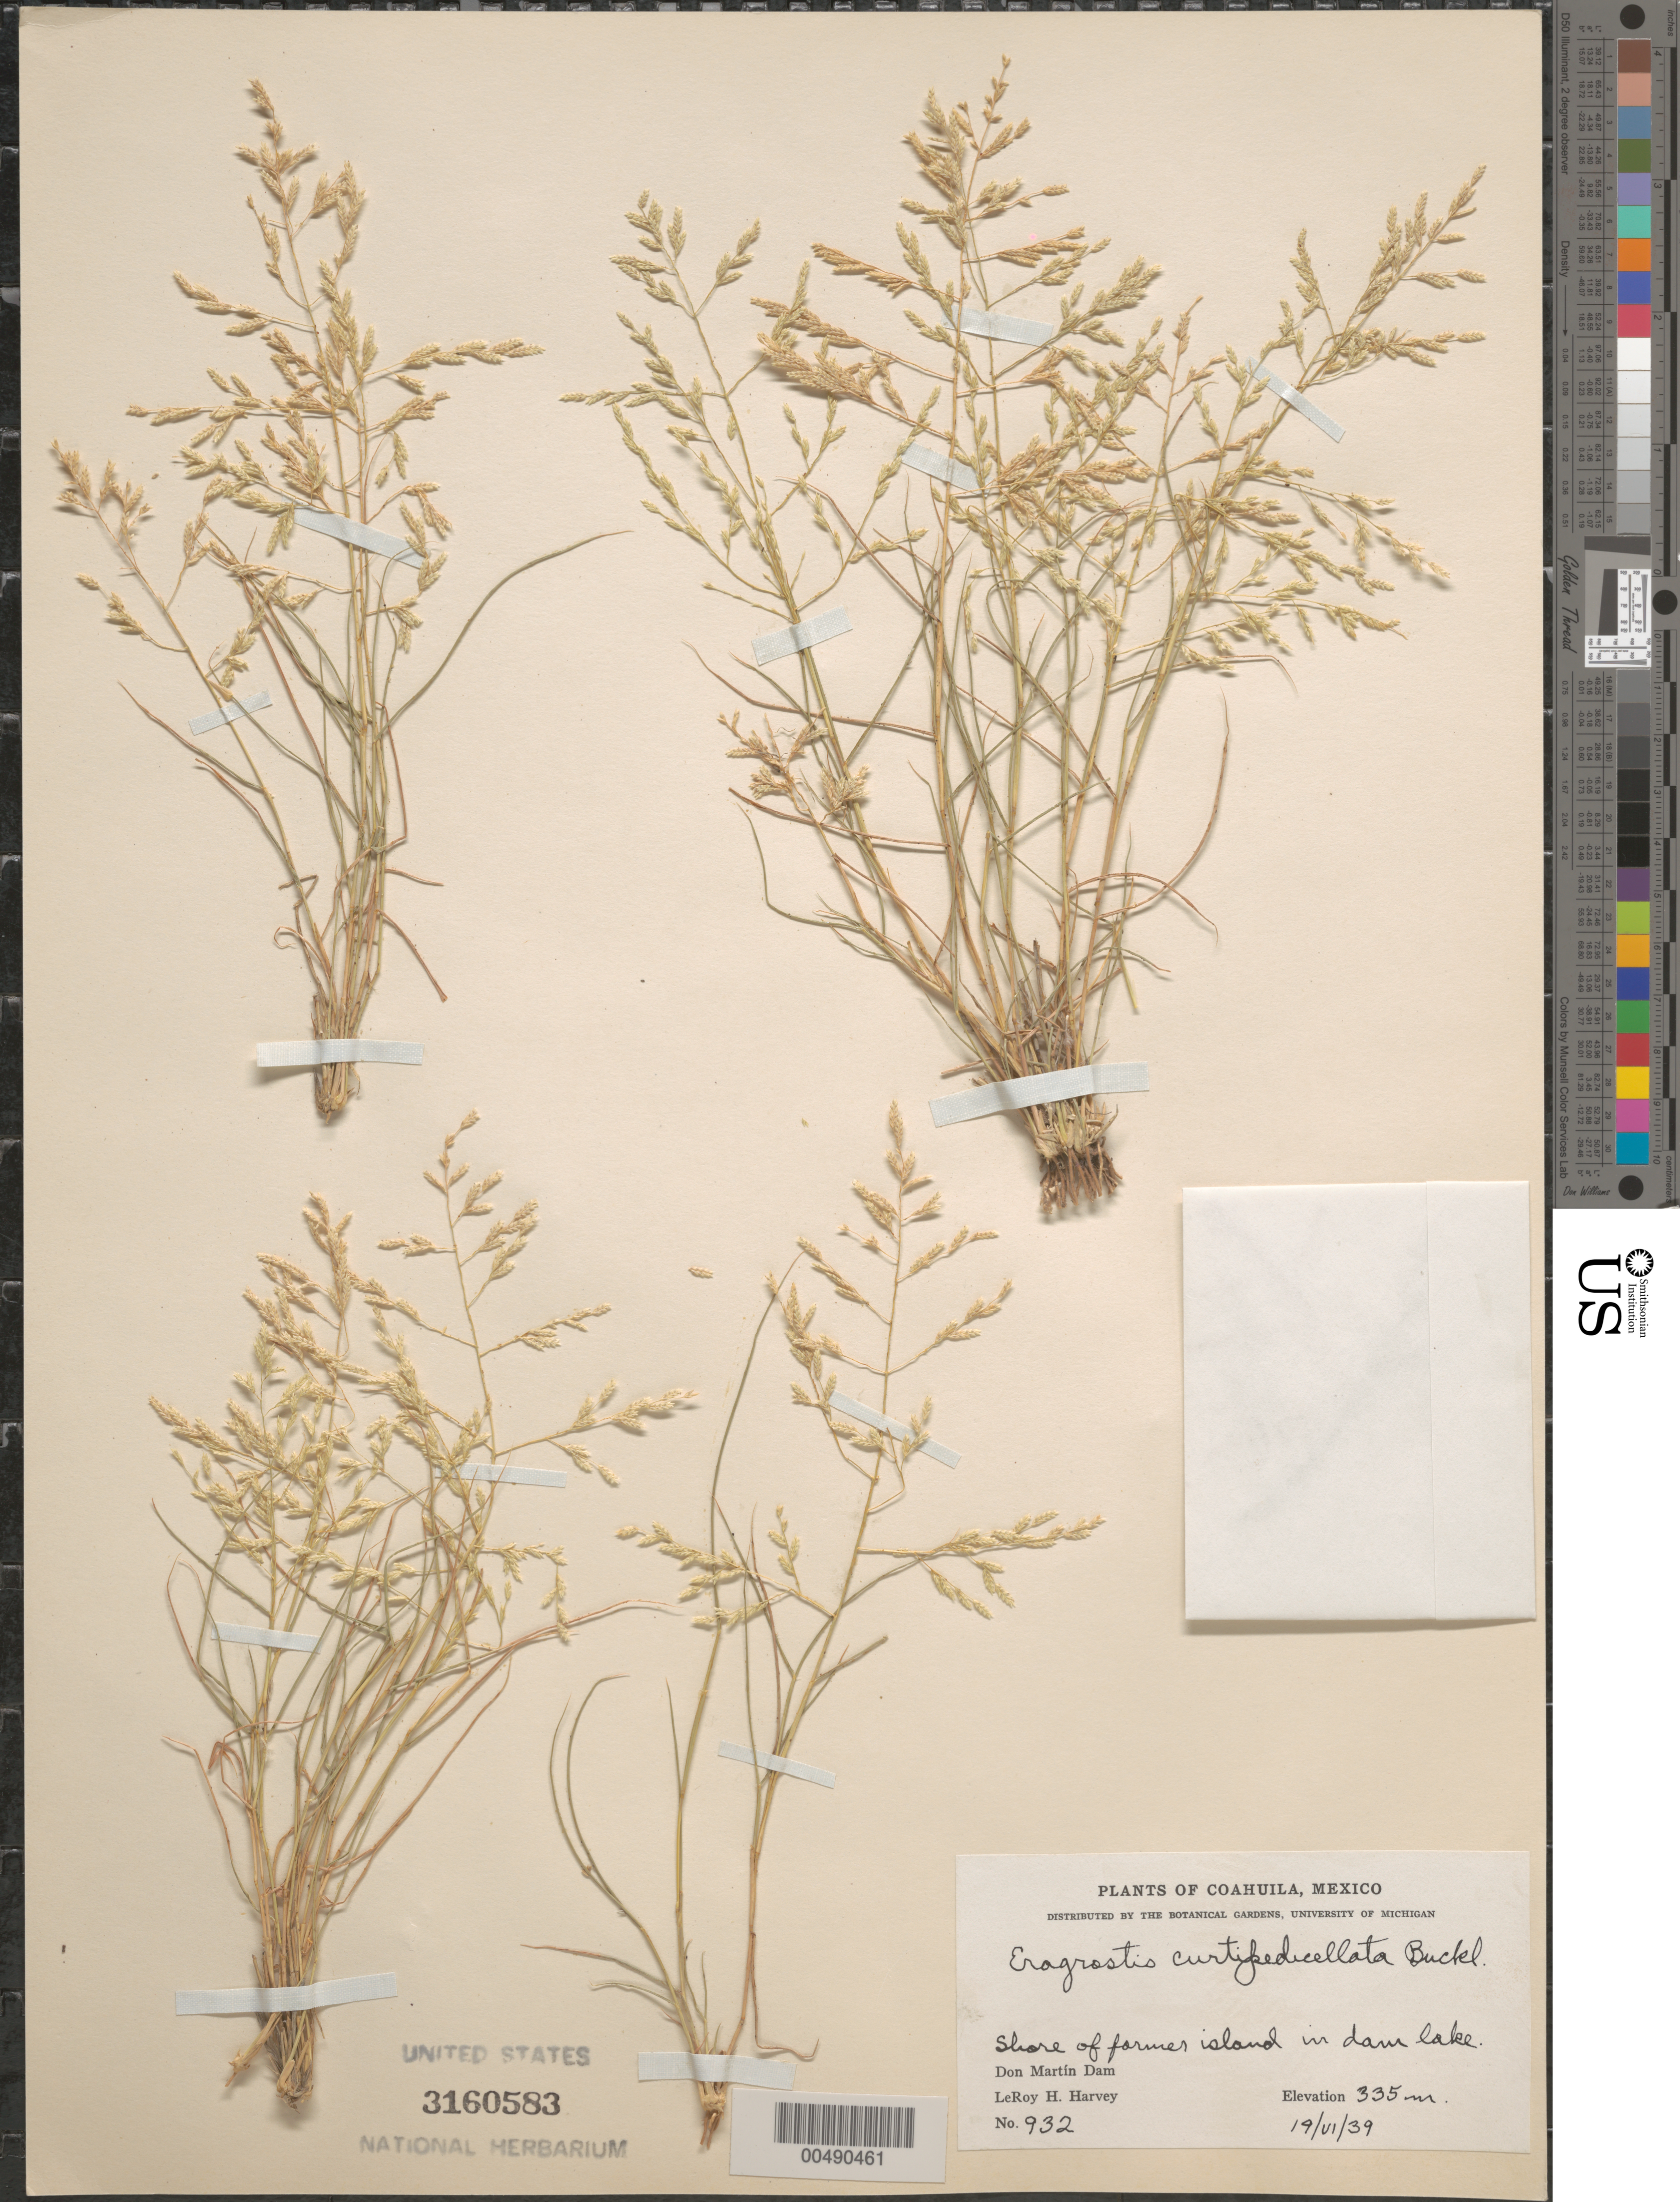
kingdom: Plantae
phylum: Tracheophyta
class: Liliopsida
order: Poales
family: Poaceae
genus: Eragrostis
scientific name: Eragrostis curtipedicellata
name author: Buckley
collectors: L. H. Harvey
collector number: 932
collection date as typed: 19 Jun 1939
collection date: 1939-06-19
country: Mexico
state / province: Coahuila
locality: Don Martín Dam, shore of former island in dam lake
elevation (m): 335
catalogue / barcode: US 3160583